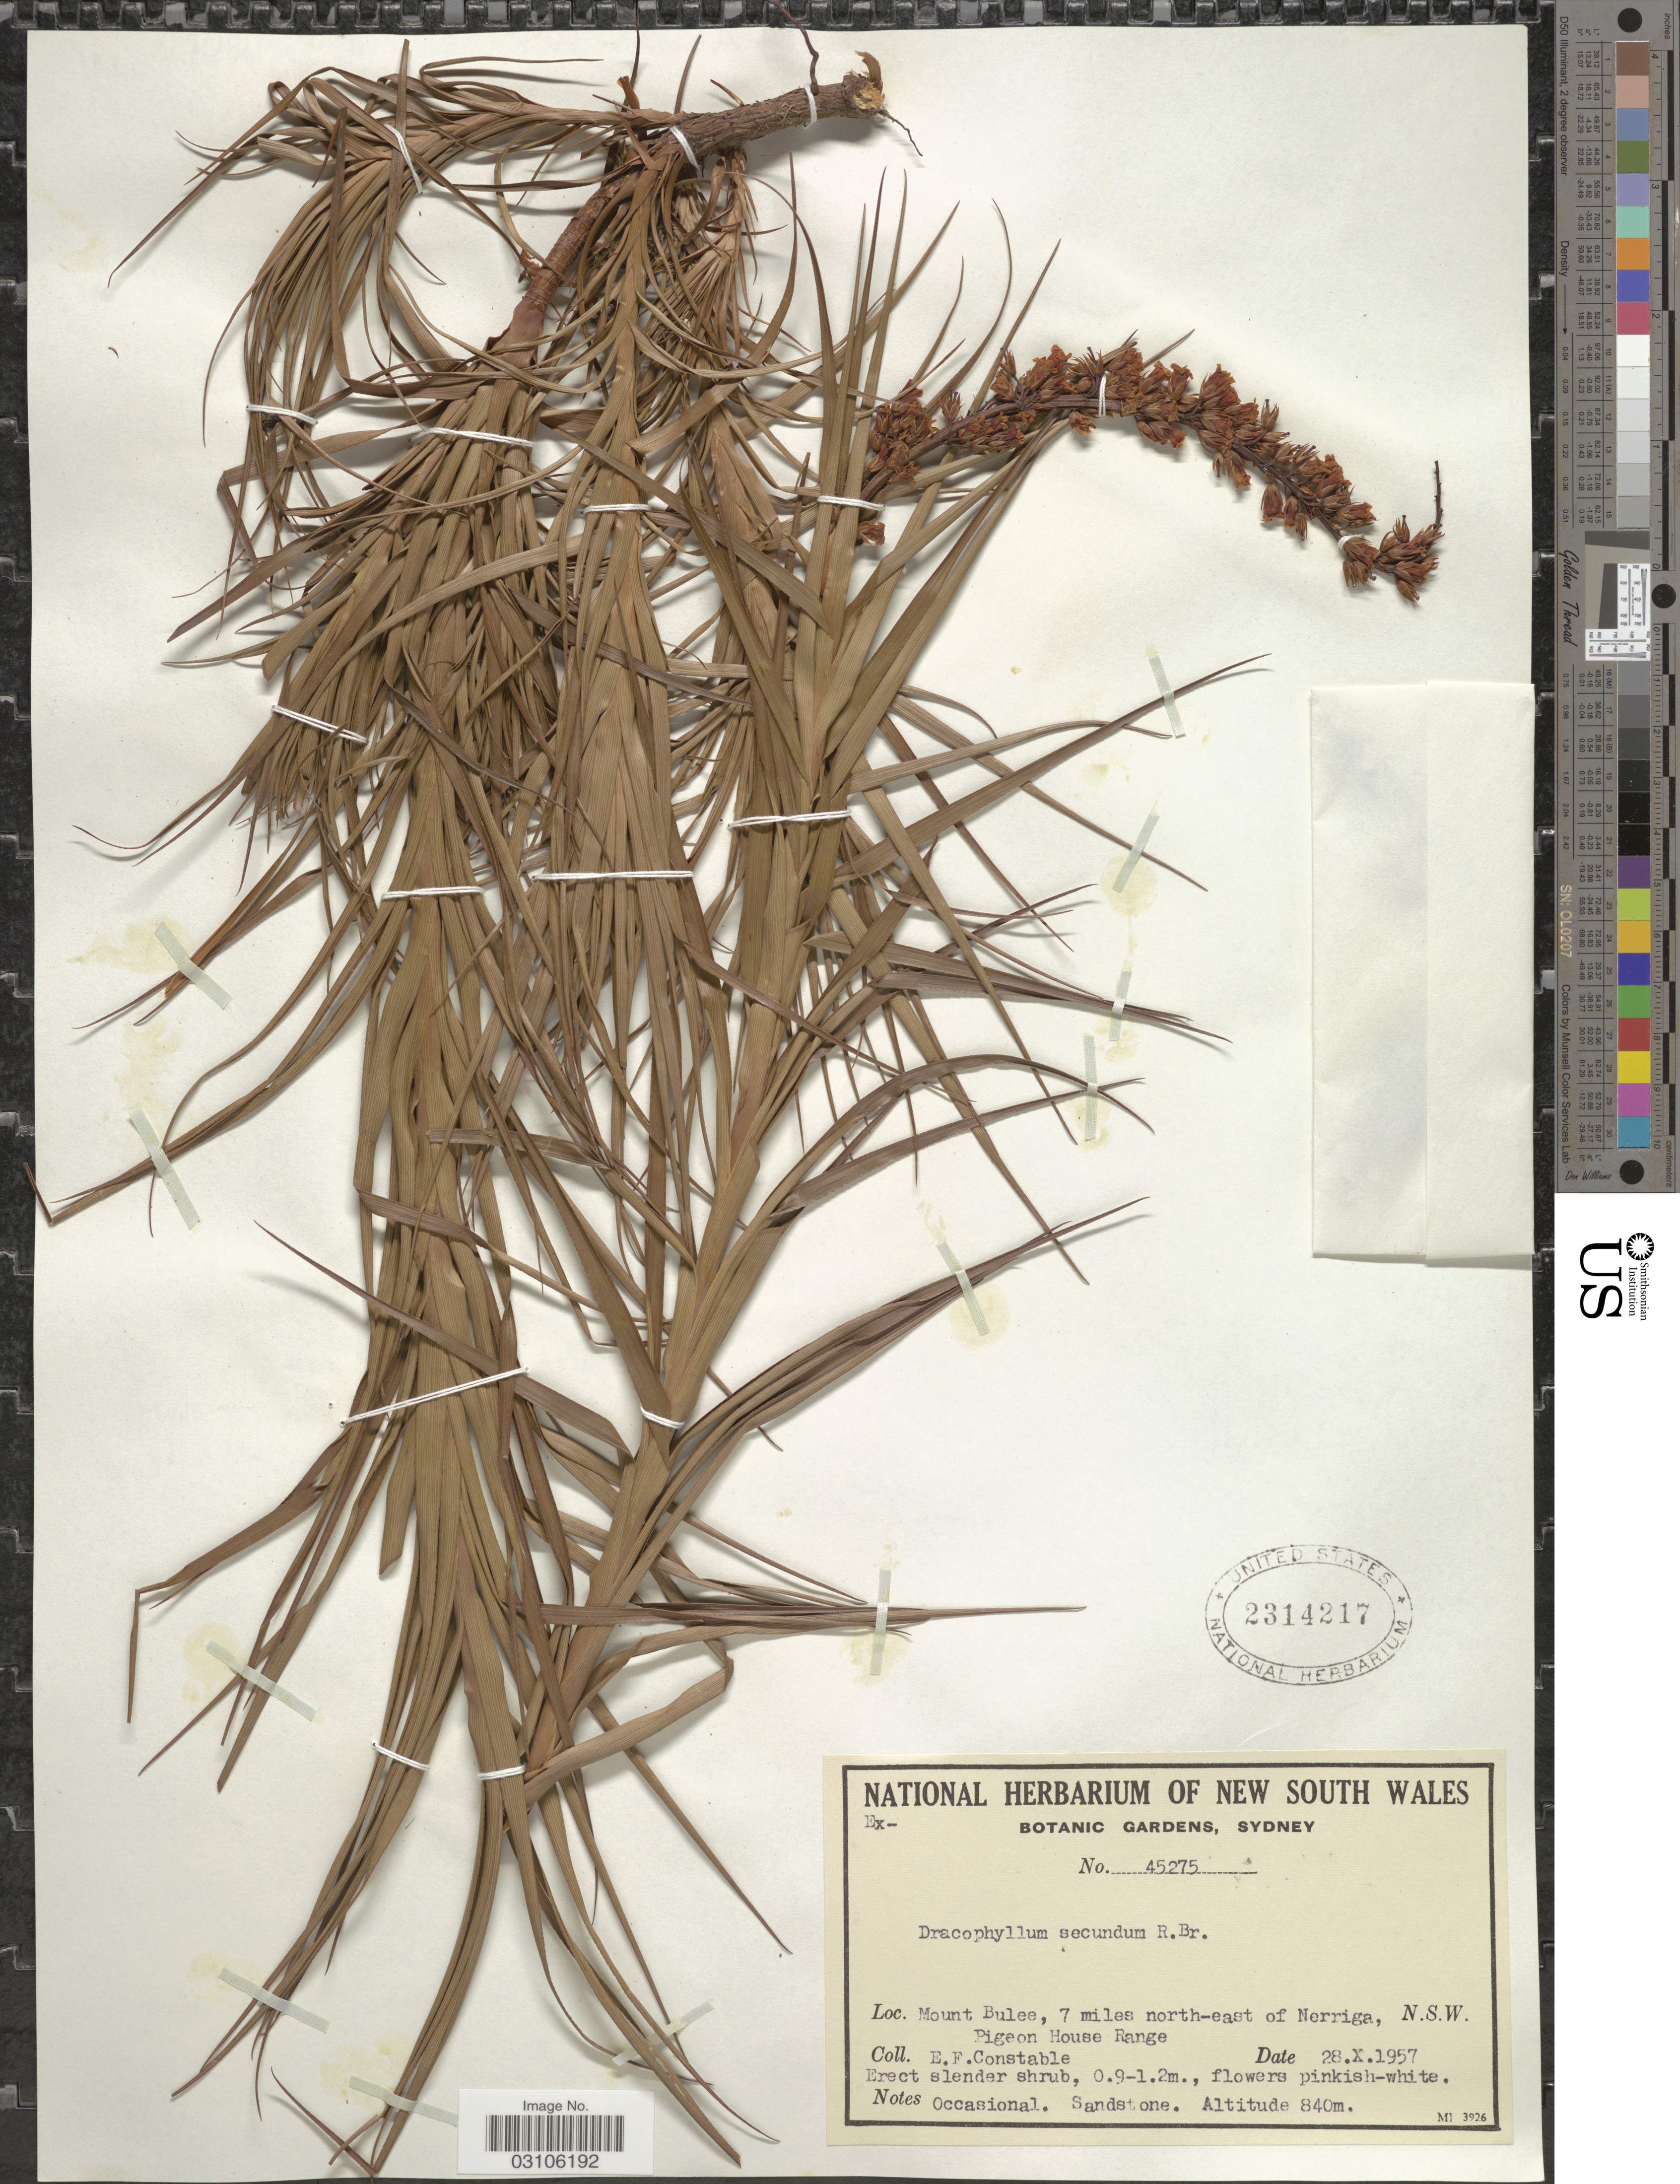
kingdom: Plantae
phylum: Tracheophyta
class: Magnoliopsida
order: Ericales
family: Ericaceae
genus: Dracophyllum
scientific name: Dracophyllum secundum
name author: R. Br.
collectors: E. F. Constable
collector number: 45275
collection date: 1957-10-28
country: Australia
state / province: New South Wales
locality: Mount Bulee, 7 miles north-east of Nerriga, Pigeon House Range. N.S.W.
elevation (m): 840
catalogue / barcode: US 2314217